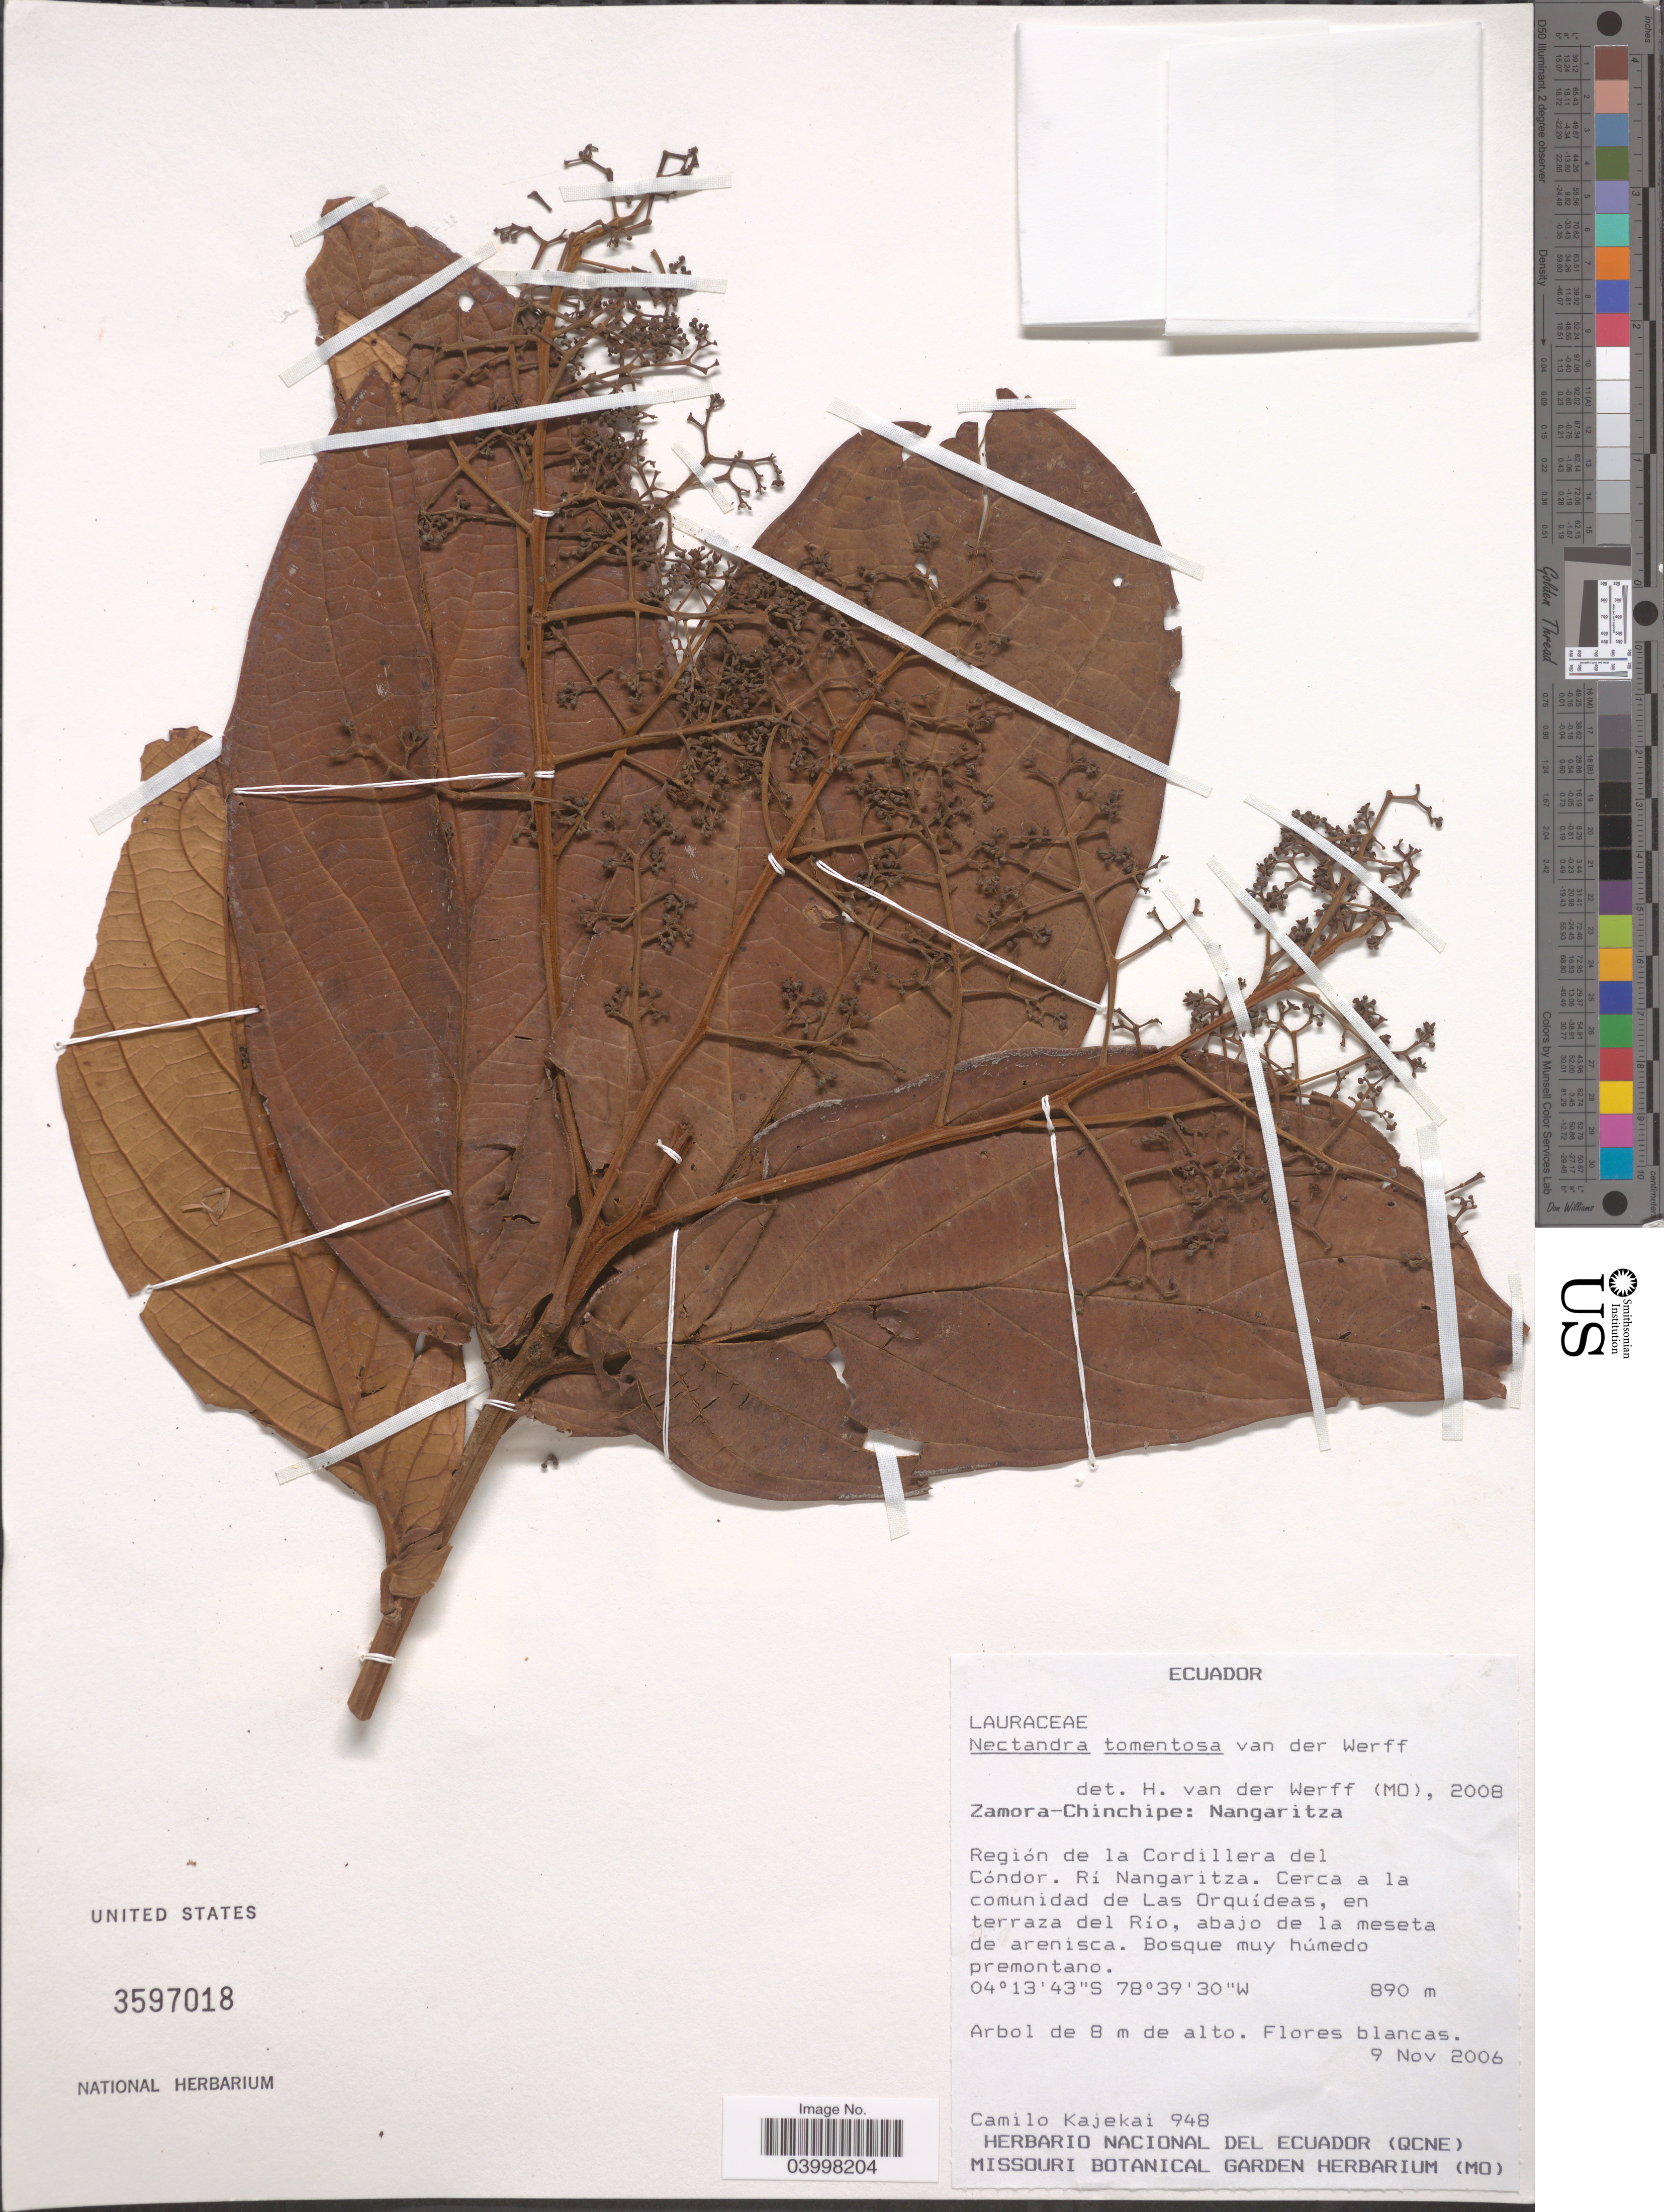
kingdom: Plantae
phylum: Tracheophyta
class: Magnoliopsida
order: Laurales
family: Lauraceae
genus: Nectandra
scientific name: Nectandra tomentosa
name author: van der Werff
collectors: C. Kajekai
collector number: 948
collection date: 2006-11-09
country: Ecuador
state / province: Zamora-Chinchipe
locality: Nangaritza. Región de la Cordillera del Cóndor. Rí Nangaritza. Cerca a la comunidad de Las Orquídeas, en terraza del Río, abajo de la meseta de arenisca.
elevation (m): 890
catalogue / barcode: US 3597018